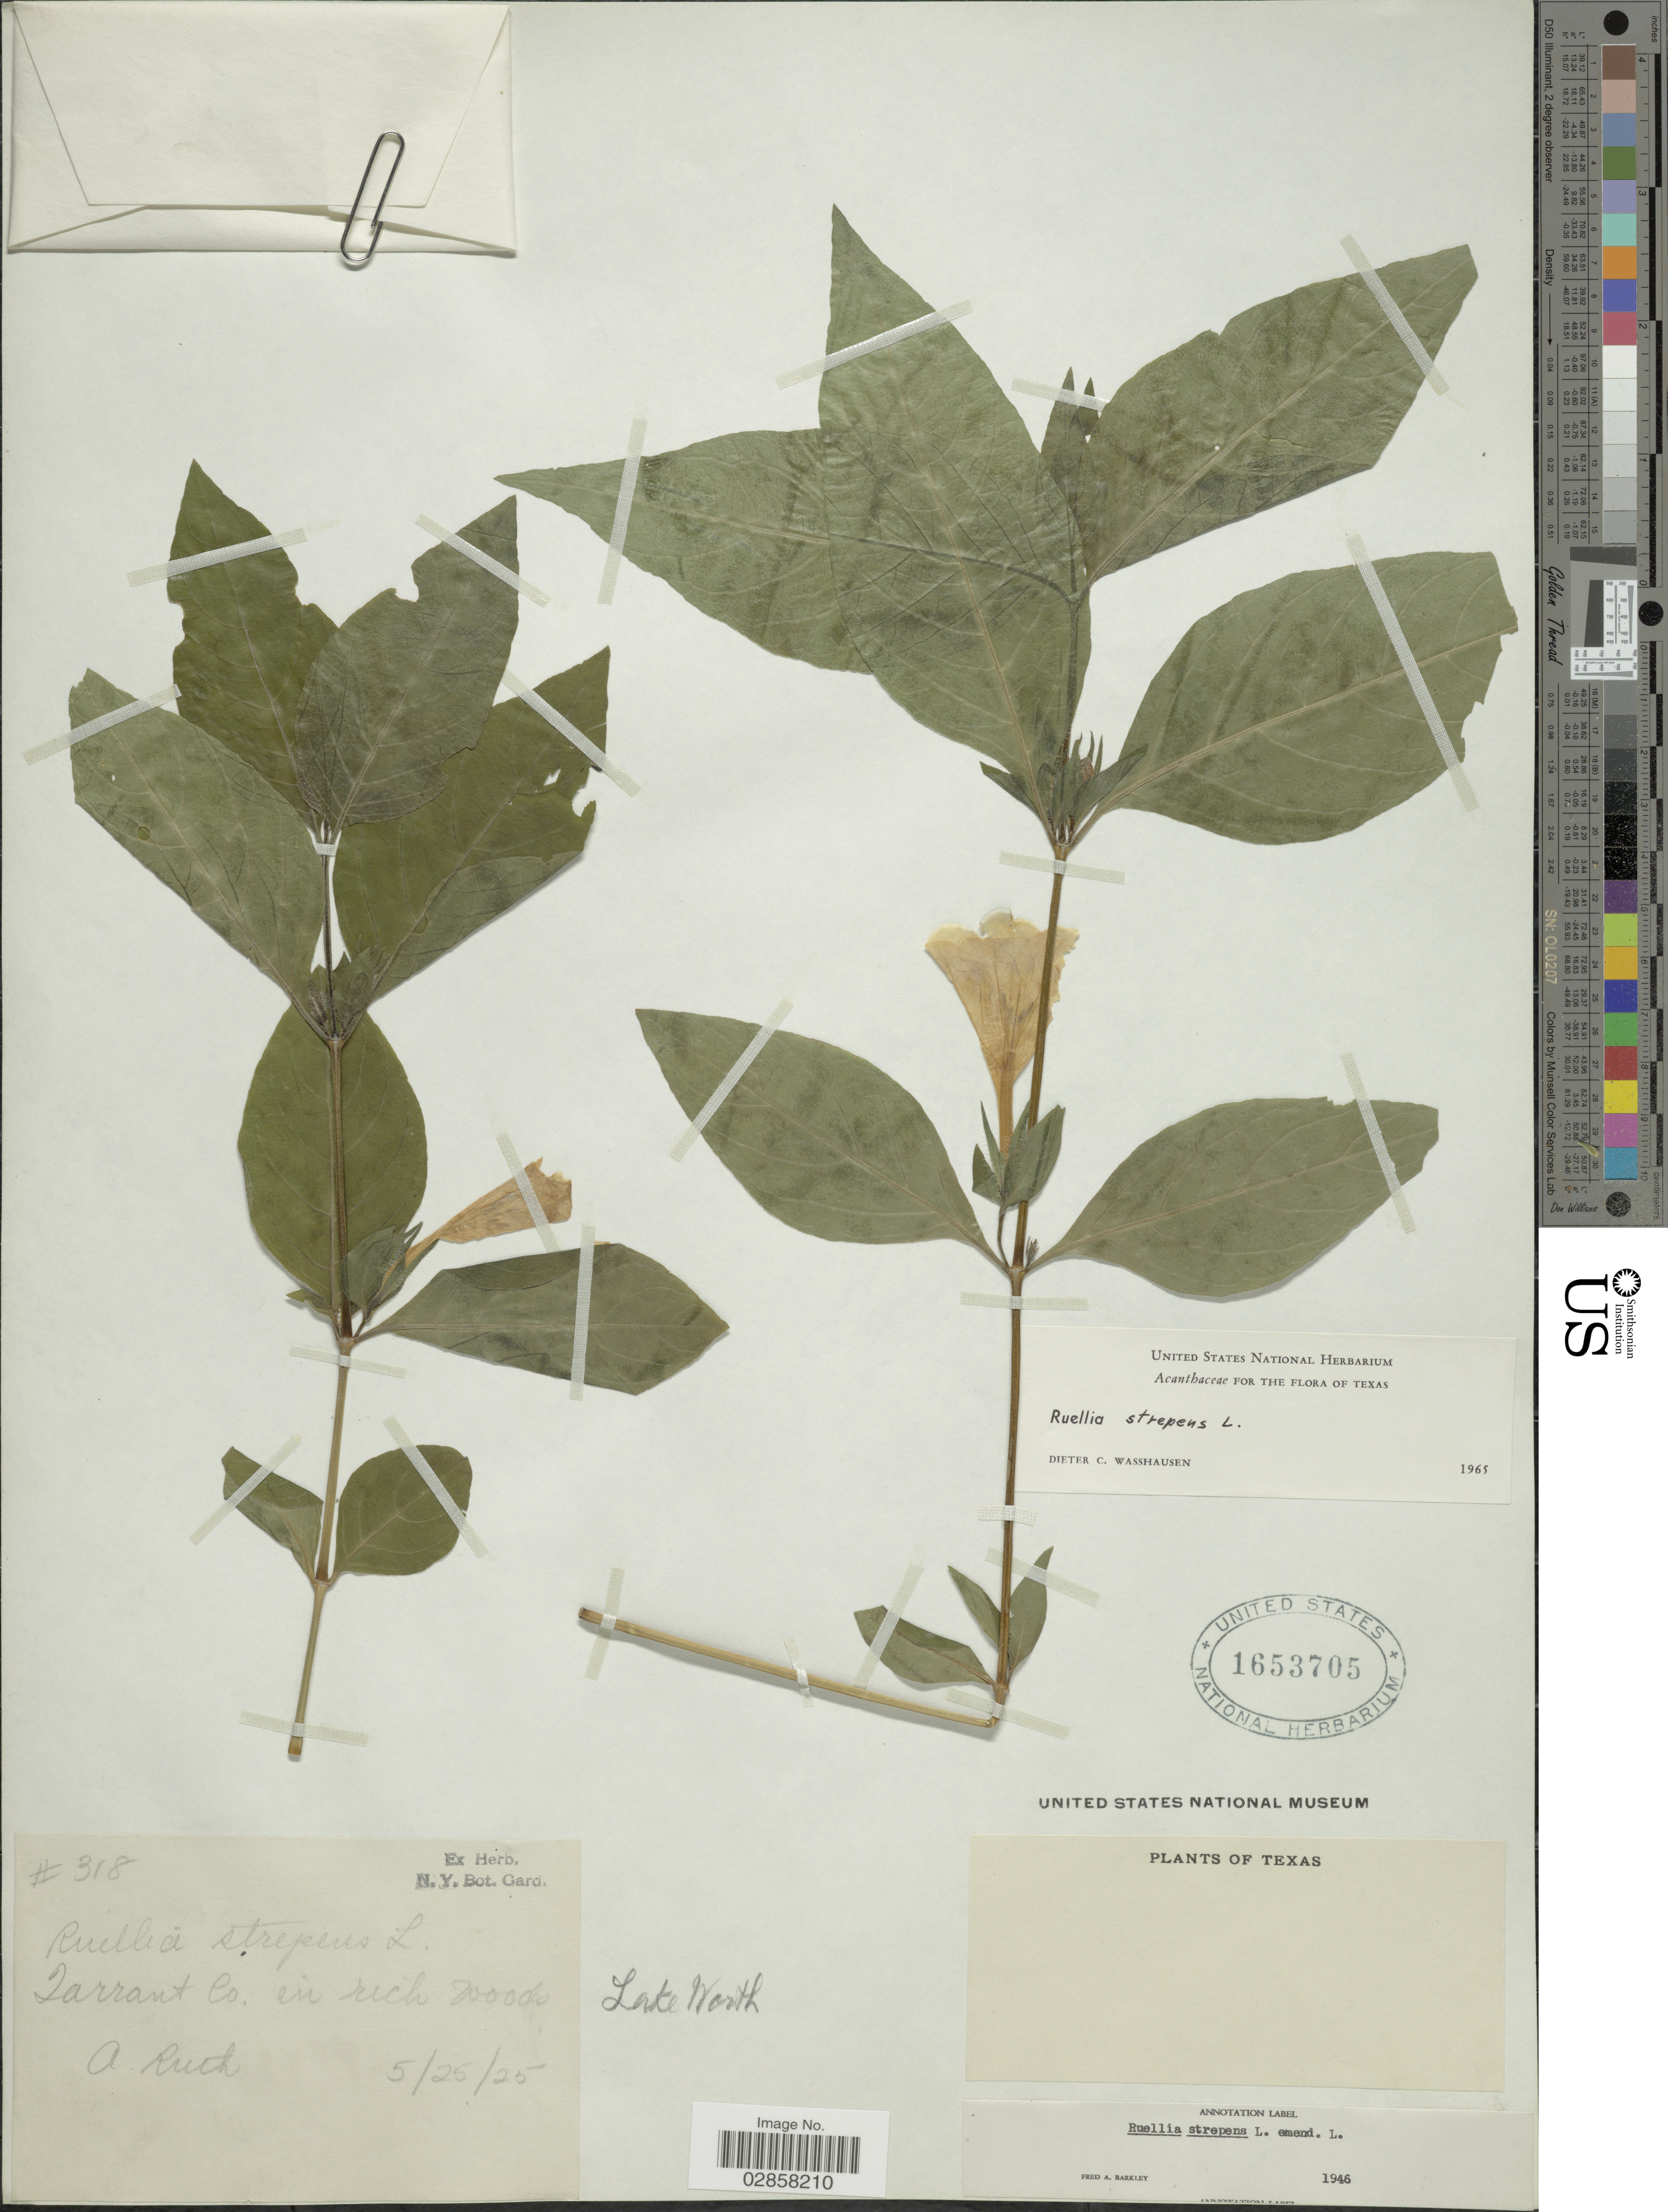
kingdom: Plantae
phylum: Tracheophyta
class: Magnoliopsida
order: Lamiales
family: Acanthaceae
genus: Ruellia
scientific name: Ruellia strepens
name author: L.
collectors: A. Ruth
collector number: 318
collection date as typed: Transcribed d/m/y: 25/5/25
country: United States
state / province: Texas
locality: Tarrant Co. in rich woods. Lake Worth.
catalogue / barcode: US 1653705